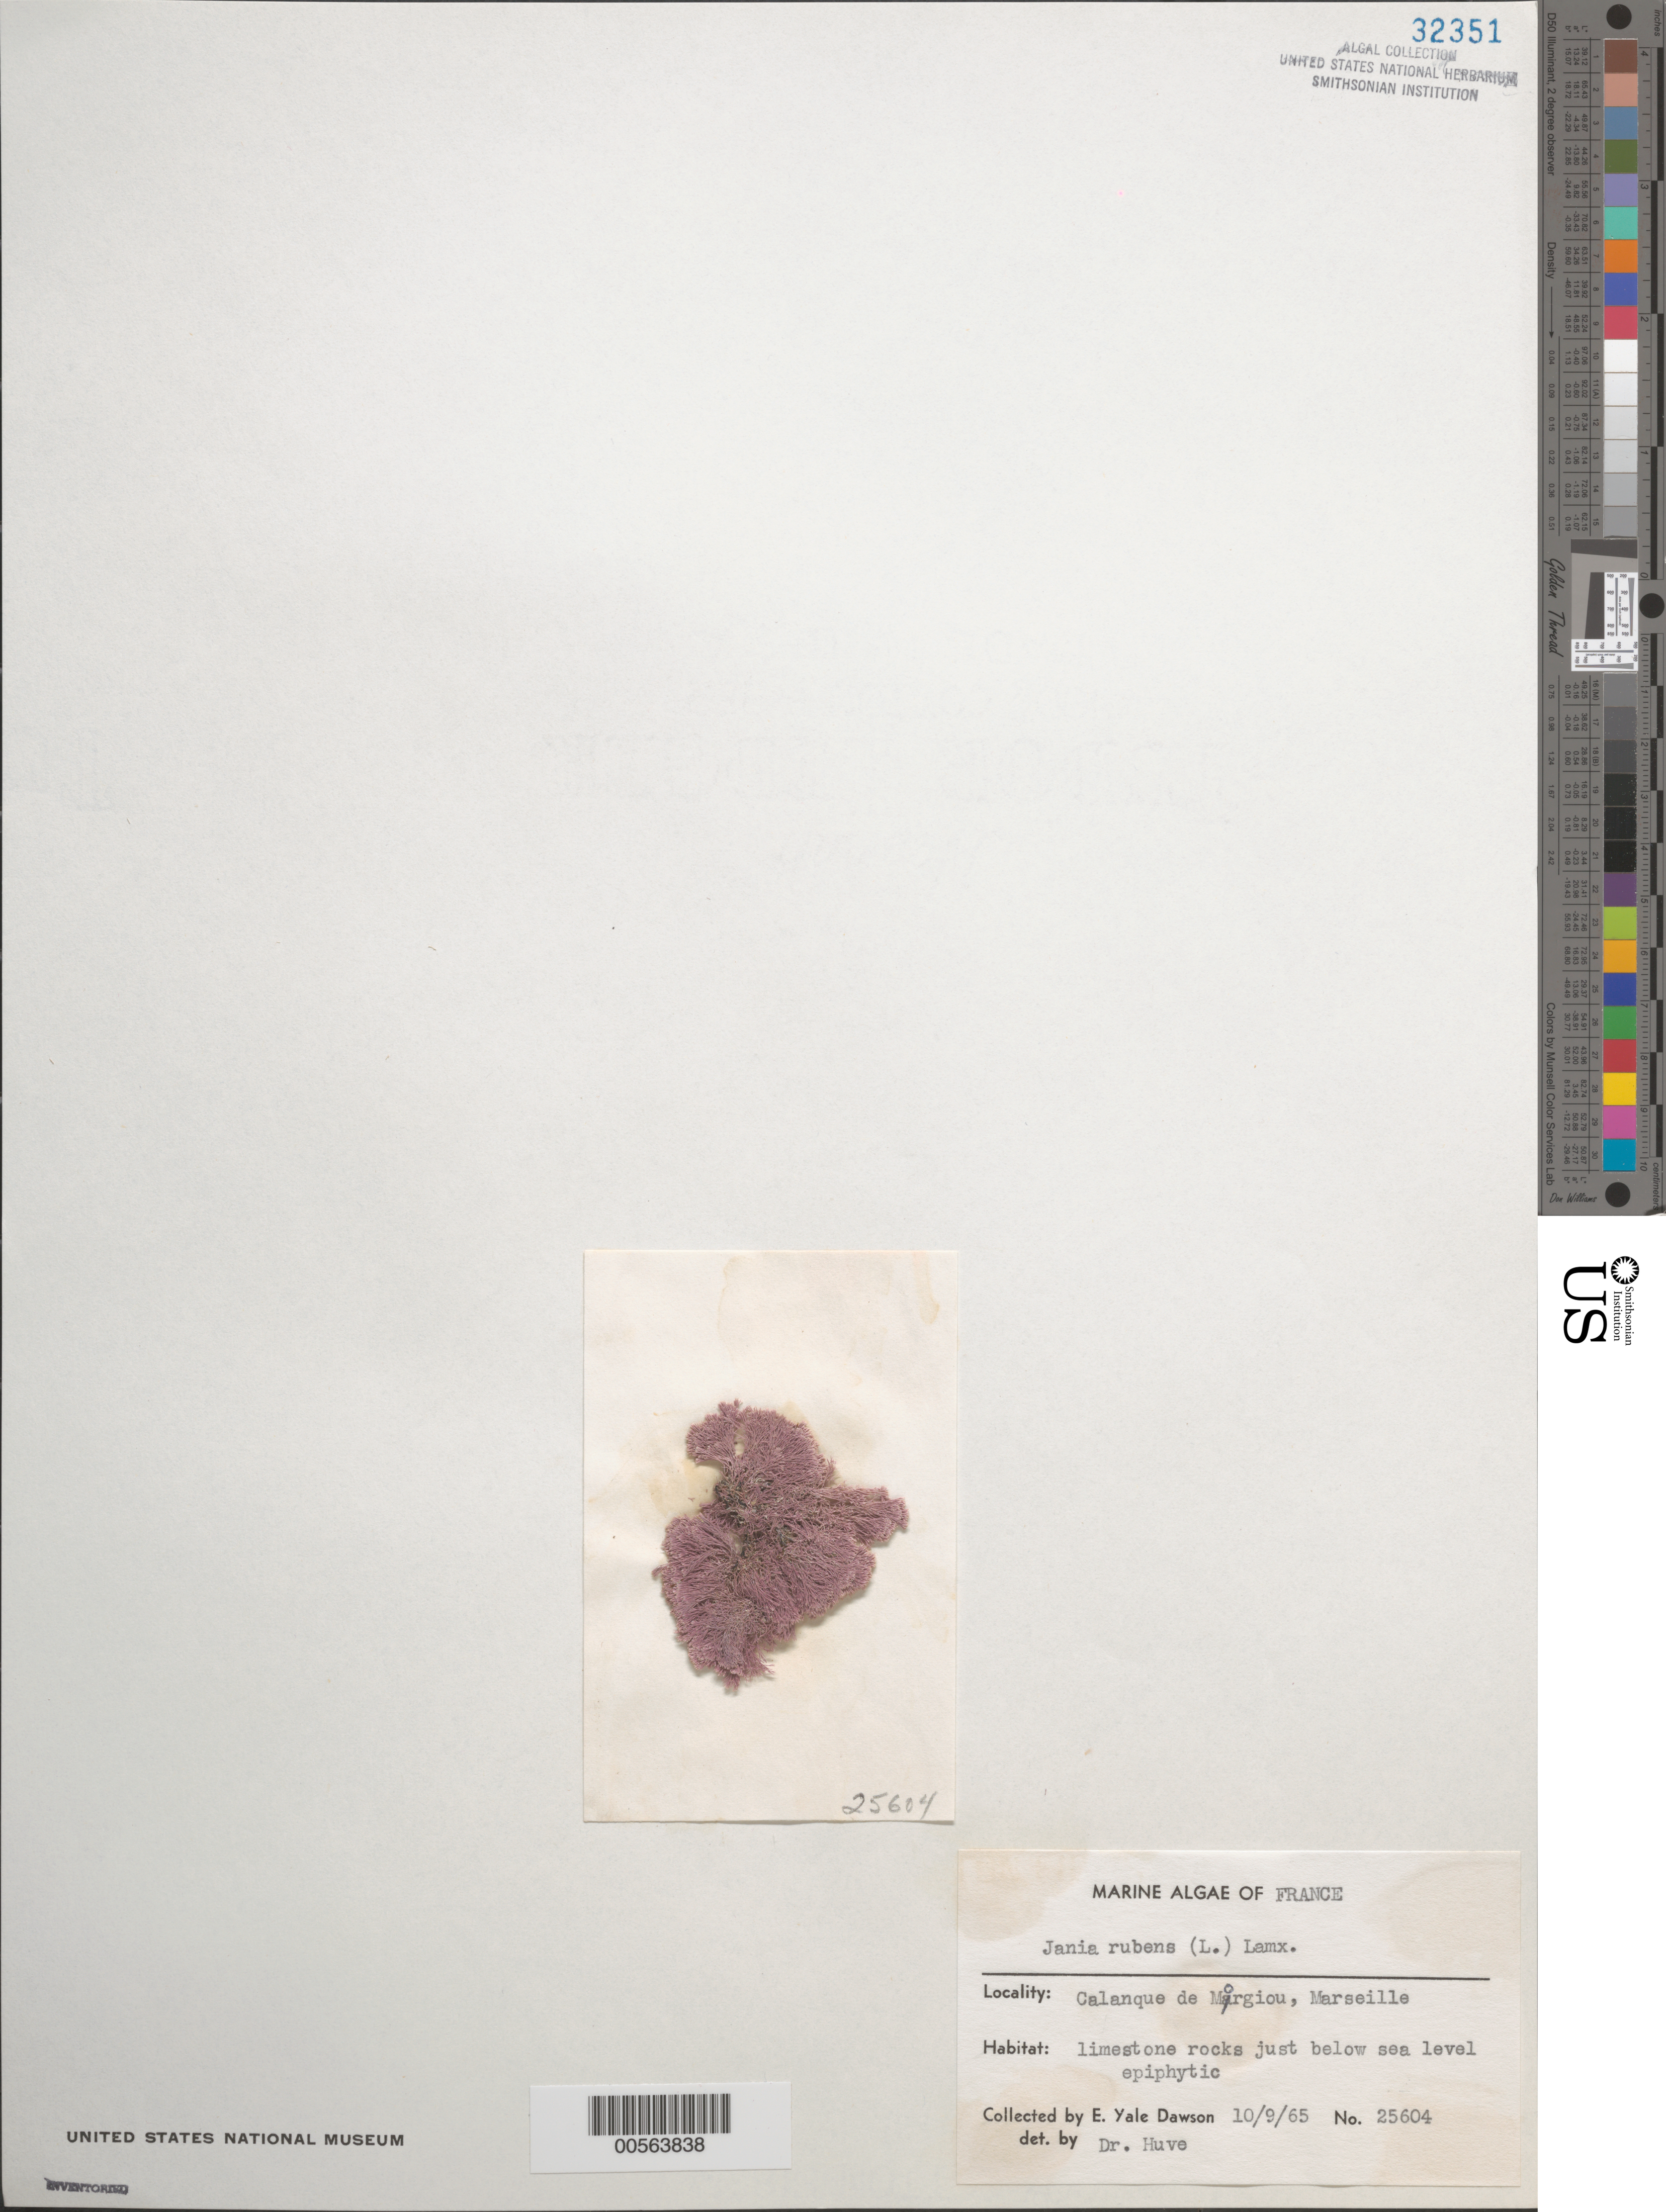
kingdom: Plantae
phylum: Rhodophyta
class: Florideophyceae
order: Corallinales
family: Corallinaceae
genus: Jania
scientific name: Jania rubens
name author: (L.) J.V.Lamouroux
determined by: Huvé, H.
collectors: E. Y. Dawson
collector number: EYD 25604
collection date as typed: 09 Oct 1965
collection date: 1965-10-09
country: France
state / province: Provence-Alpes-Côte d'Azur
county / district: Bouches-du-Rhône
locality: Calanque de Morgiou, Marseille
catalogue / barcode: US 32351